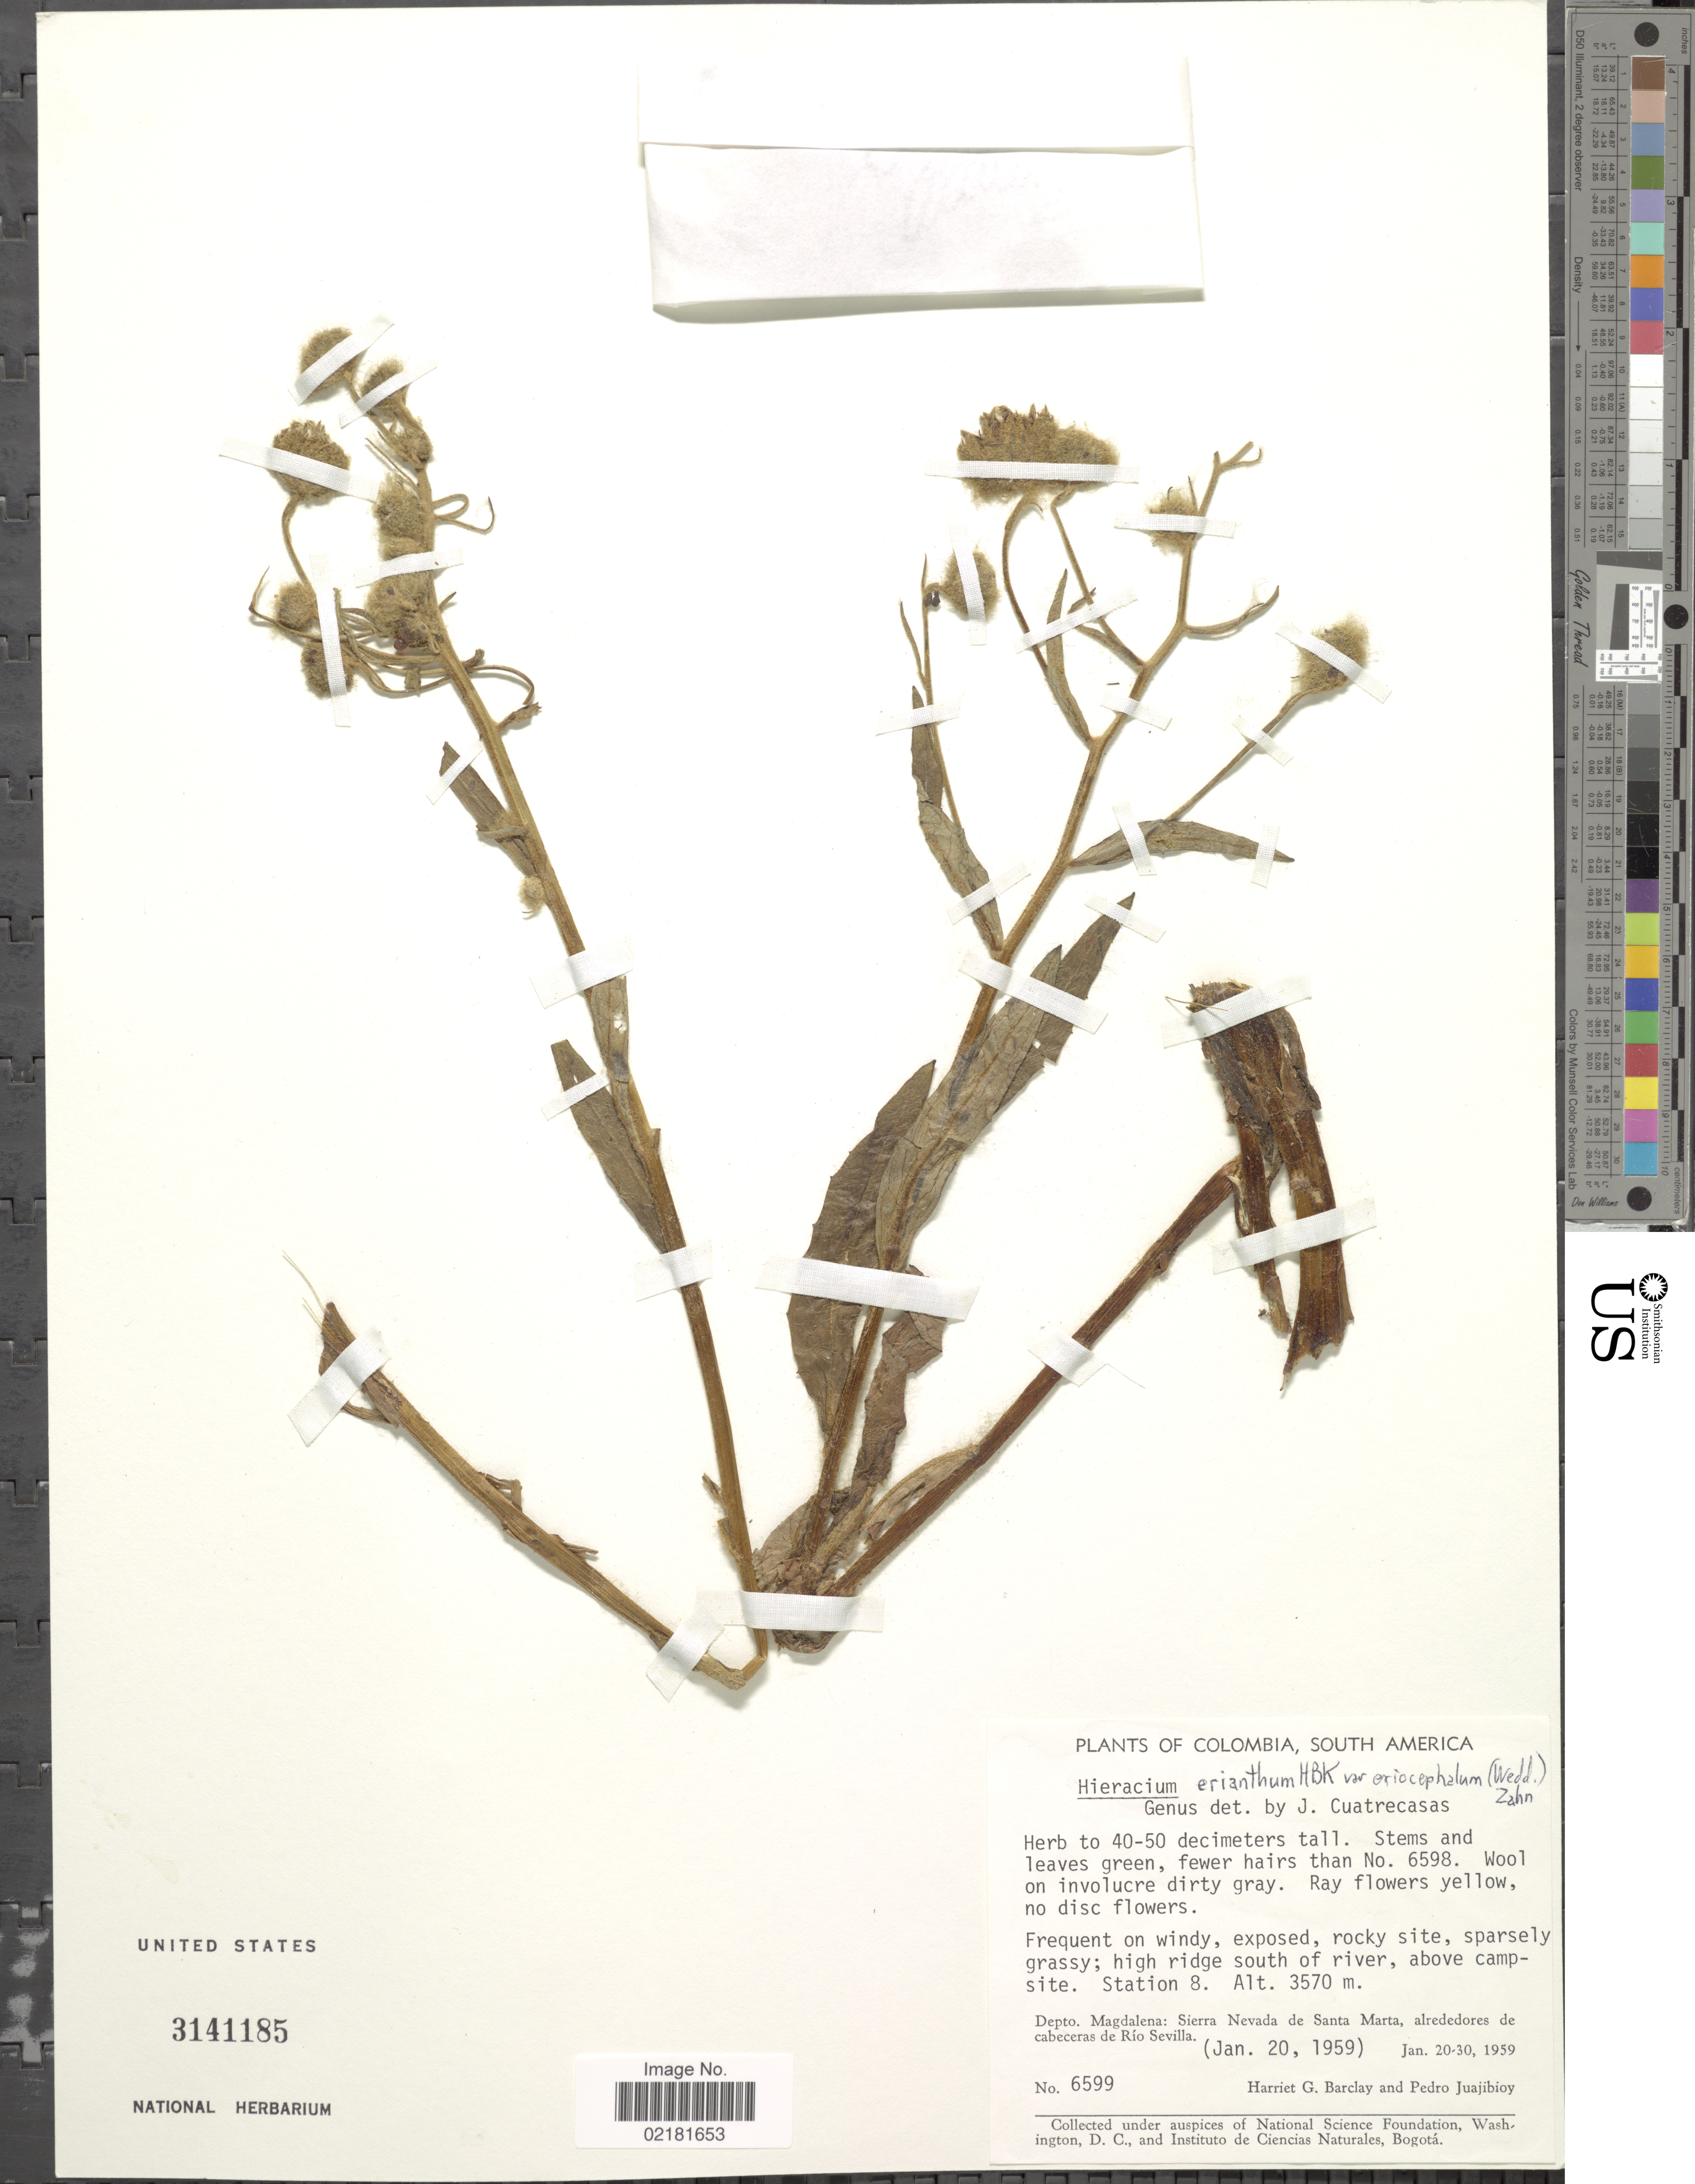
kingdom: Plantae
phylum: Tracheophyta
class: Magnoliopsida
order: Asterales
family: Asteraceae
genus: Hieracium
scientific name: Hieracium erianthum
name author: Kunth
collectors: H. G. Barclay & P. Juajibioy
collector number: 6599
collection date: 1959-01-20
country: Colombia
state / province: Magdalena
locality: Sierra Nevada de Santa Marta, alrededores de cabeceras de Rio Sevilla, on windy, exposed, rocky site; high ridge south of river, above camp site, Station 8.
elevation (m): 3570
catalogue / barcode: US 3141185